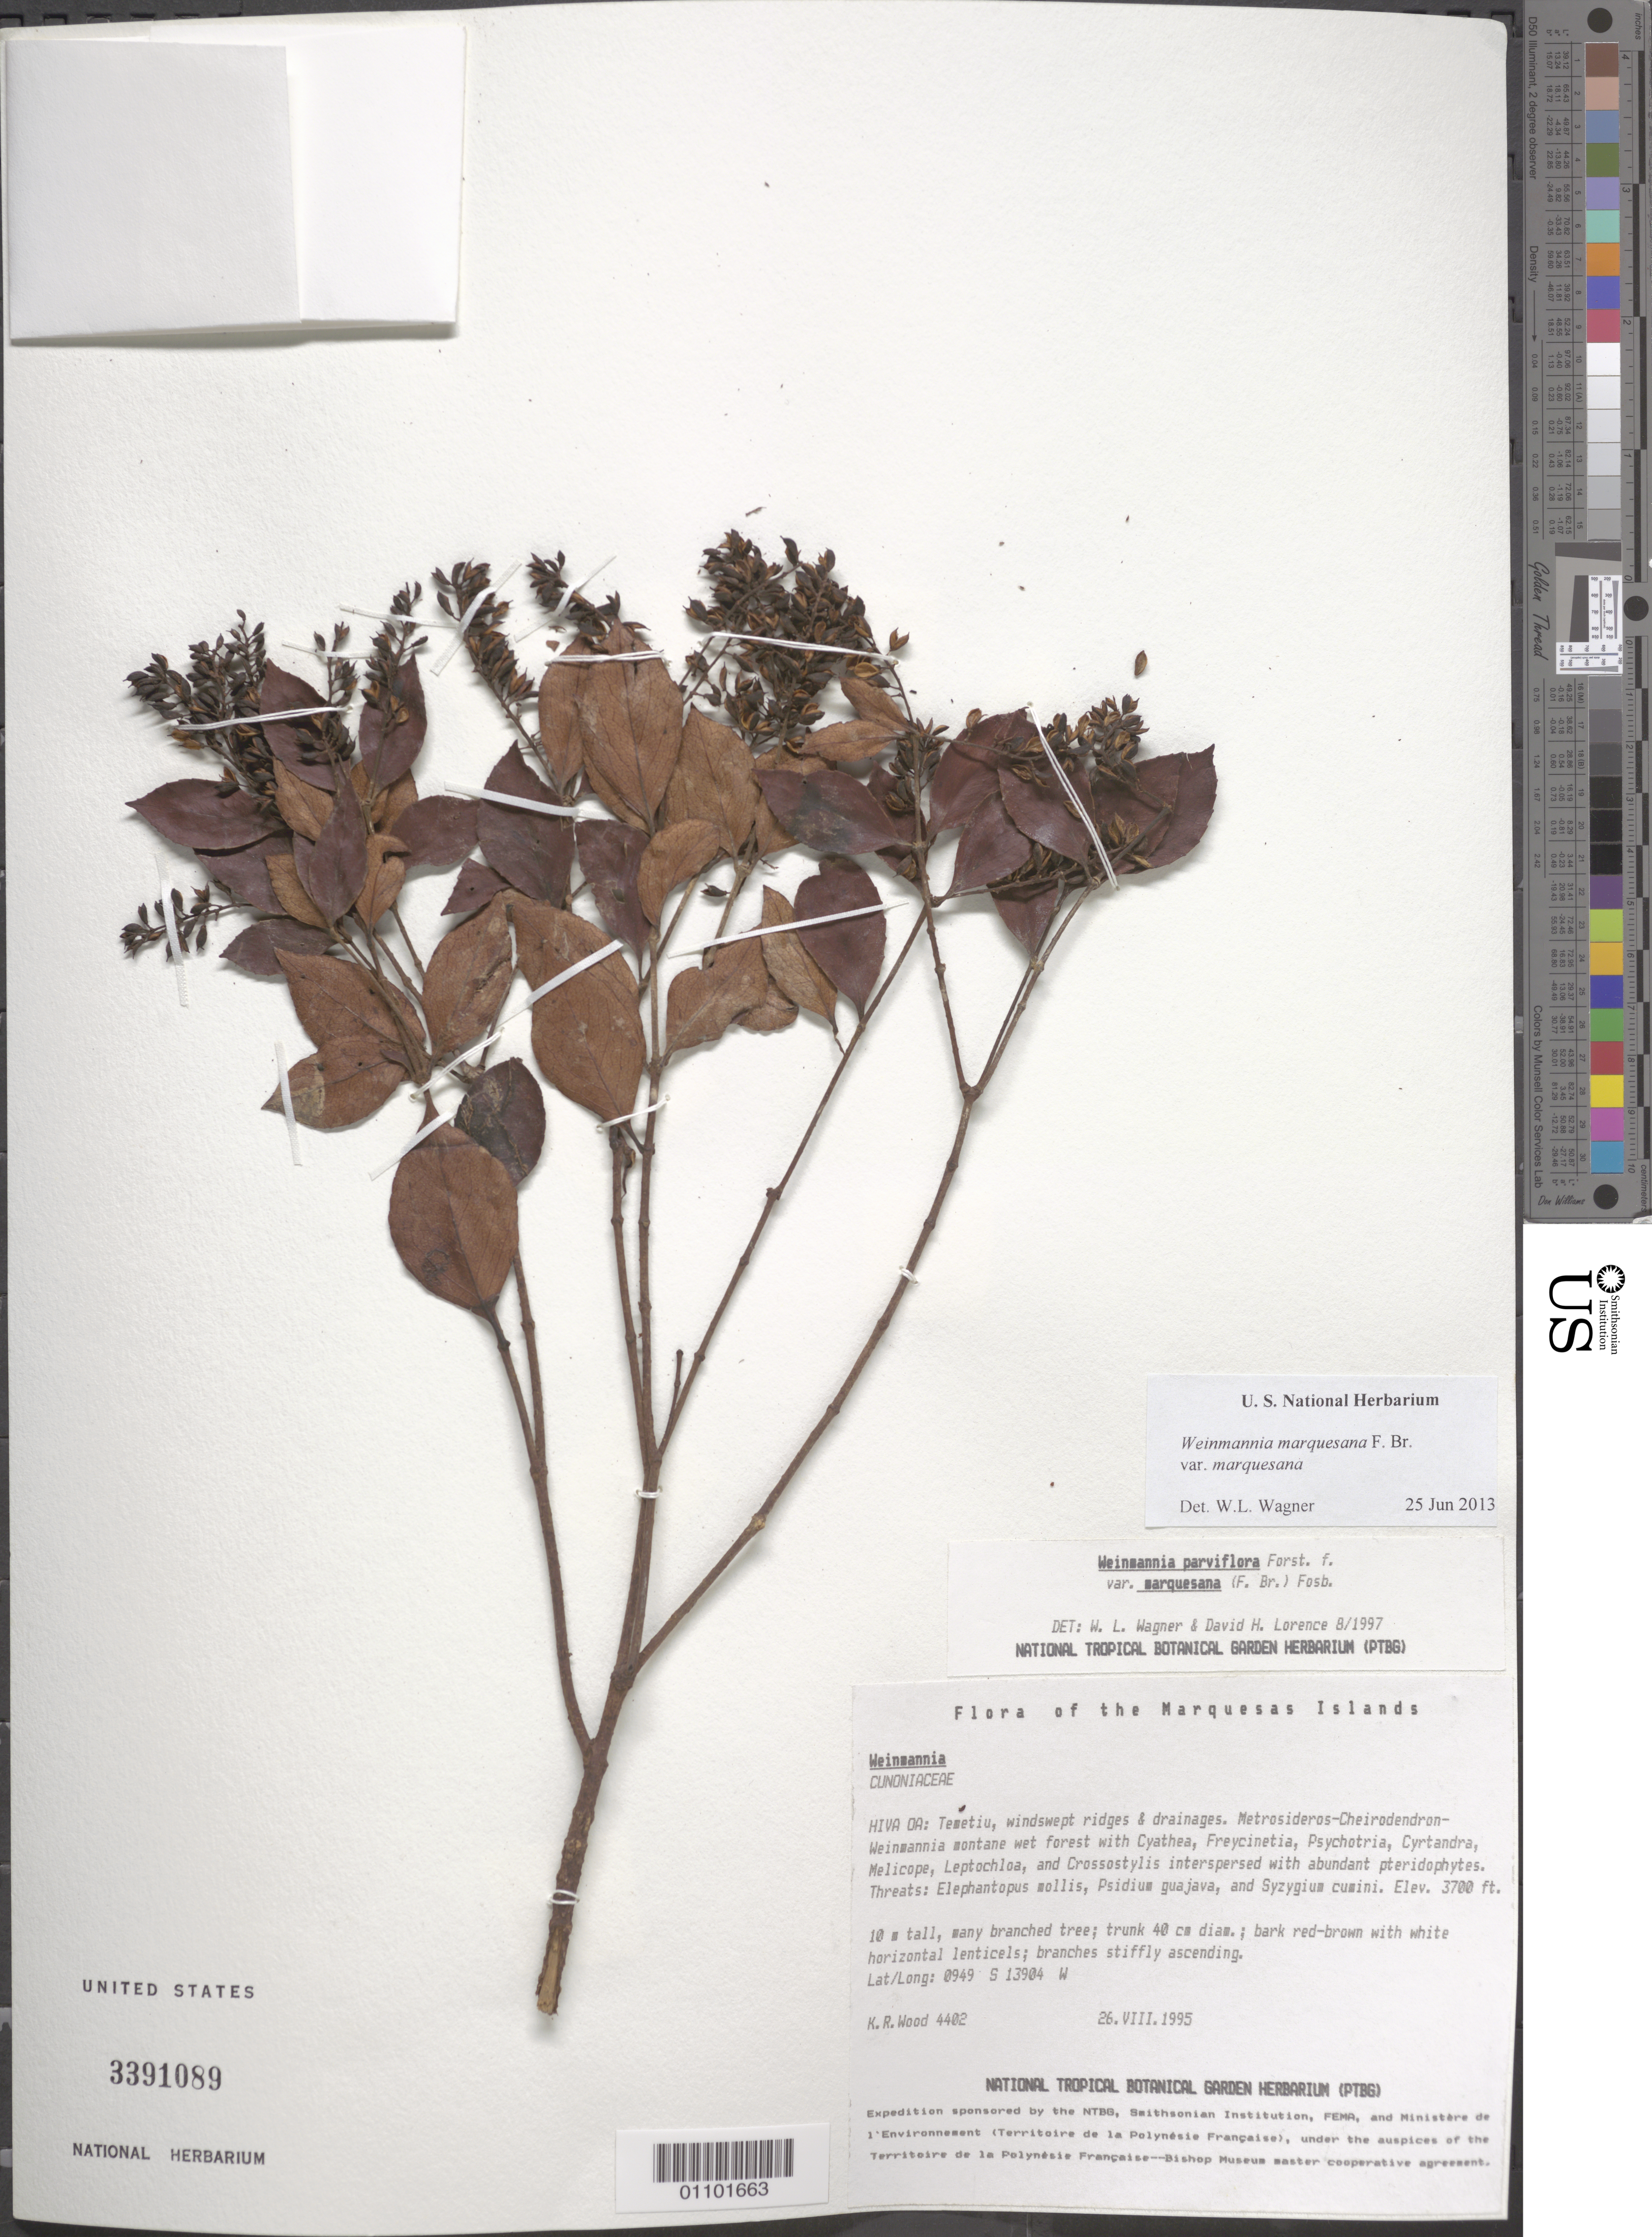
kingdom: Plantae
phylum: Tracheophyta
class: Magnoliopsida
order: Oxalidales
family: Cunoniaceae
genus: Pterophylla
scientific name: Pterophylla marquesana var. marquesana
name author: (F. Br.) Pillon & H.C. Hopkins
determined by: Wagner, W. L., (BOT), Smithsonian Institution - National Museum of Natural History (UNITED STATES)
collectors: K. R. Wood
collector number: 4402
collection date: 1995-08-26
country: French Polynesia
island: Hiva Oa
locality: Temetiu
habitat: Windswept ridges and drainages, In Metrosideros-Cheirodendron-Weinmannia montane wet forest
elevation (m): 1128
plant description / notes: Elaphantopsis mollis, Psidium guajava, Syzygium cuminii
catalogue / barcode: US 3391089